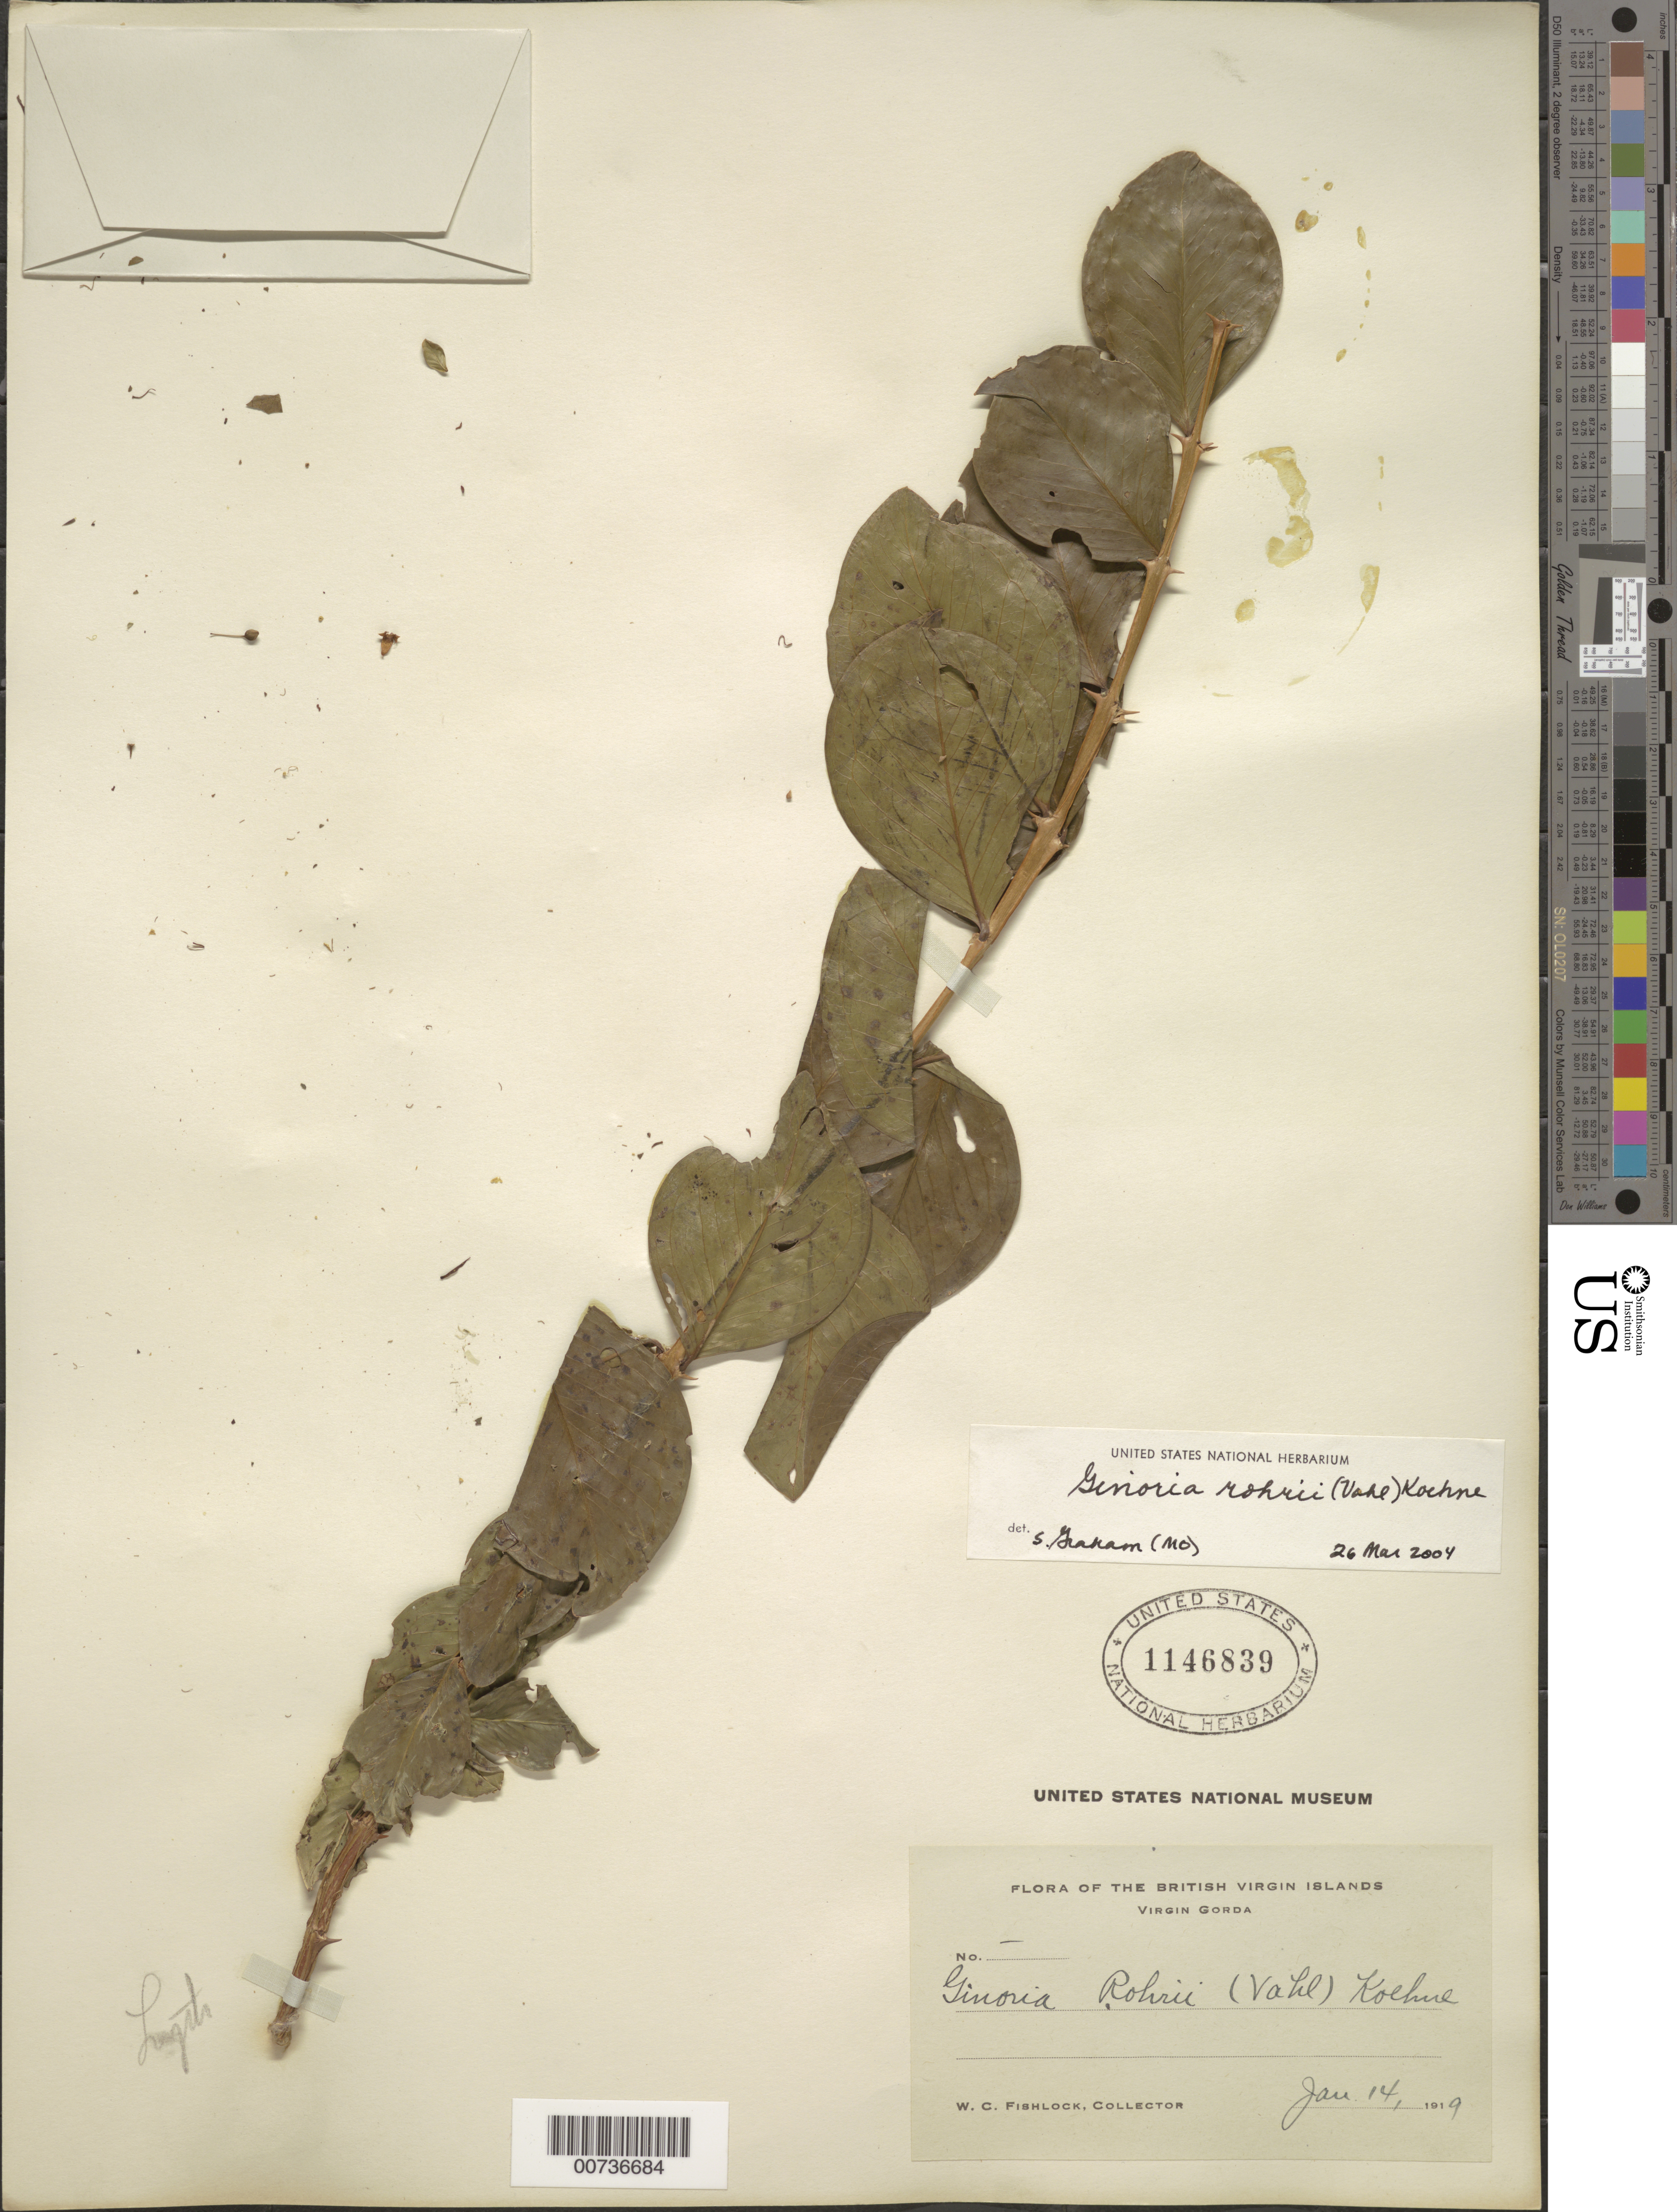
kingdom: Plantae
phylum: Tracheophyta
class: Magnoliopsida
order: Myrtales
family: Lythraceae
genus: Ginoria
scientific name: Ginoria rohrii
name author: (Vahl) Koehne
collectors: W. Fishlock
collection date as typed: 14 Jan 1919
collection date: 1919-01-14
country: British Virgin Islands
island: Virgin Gorda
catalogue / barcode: US 1146839